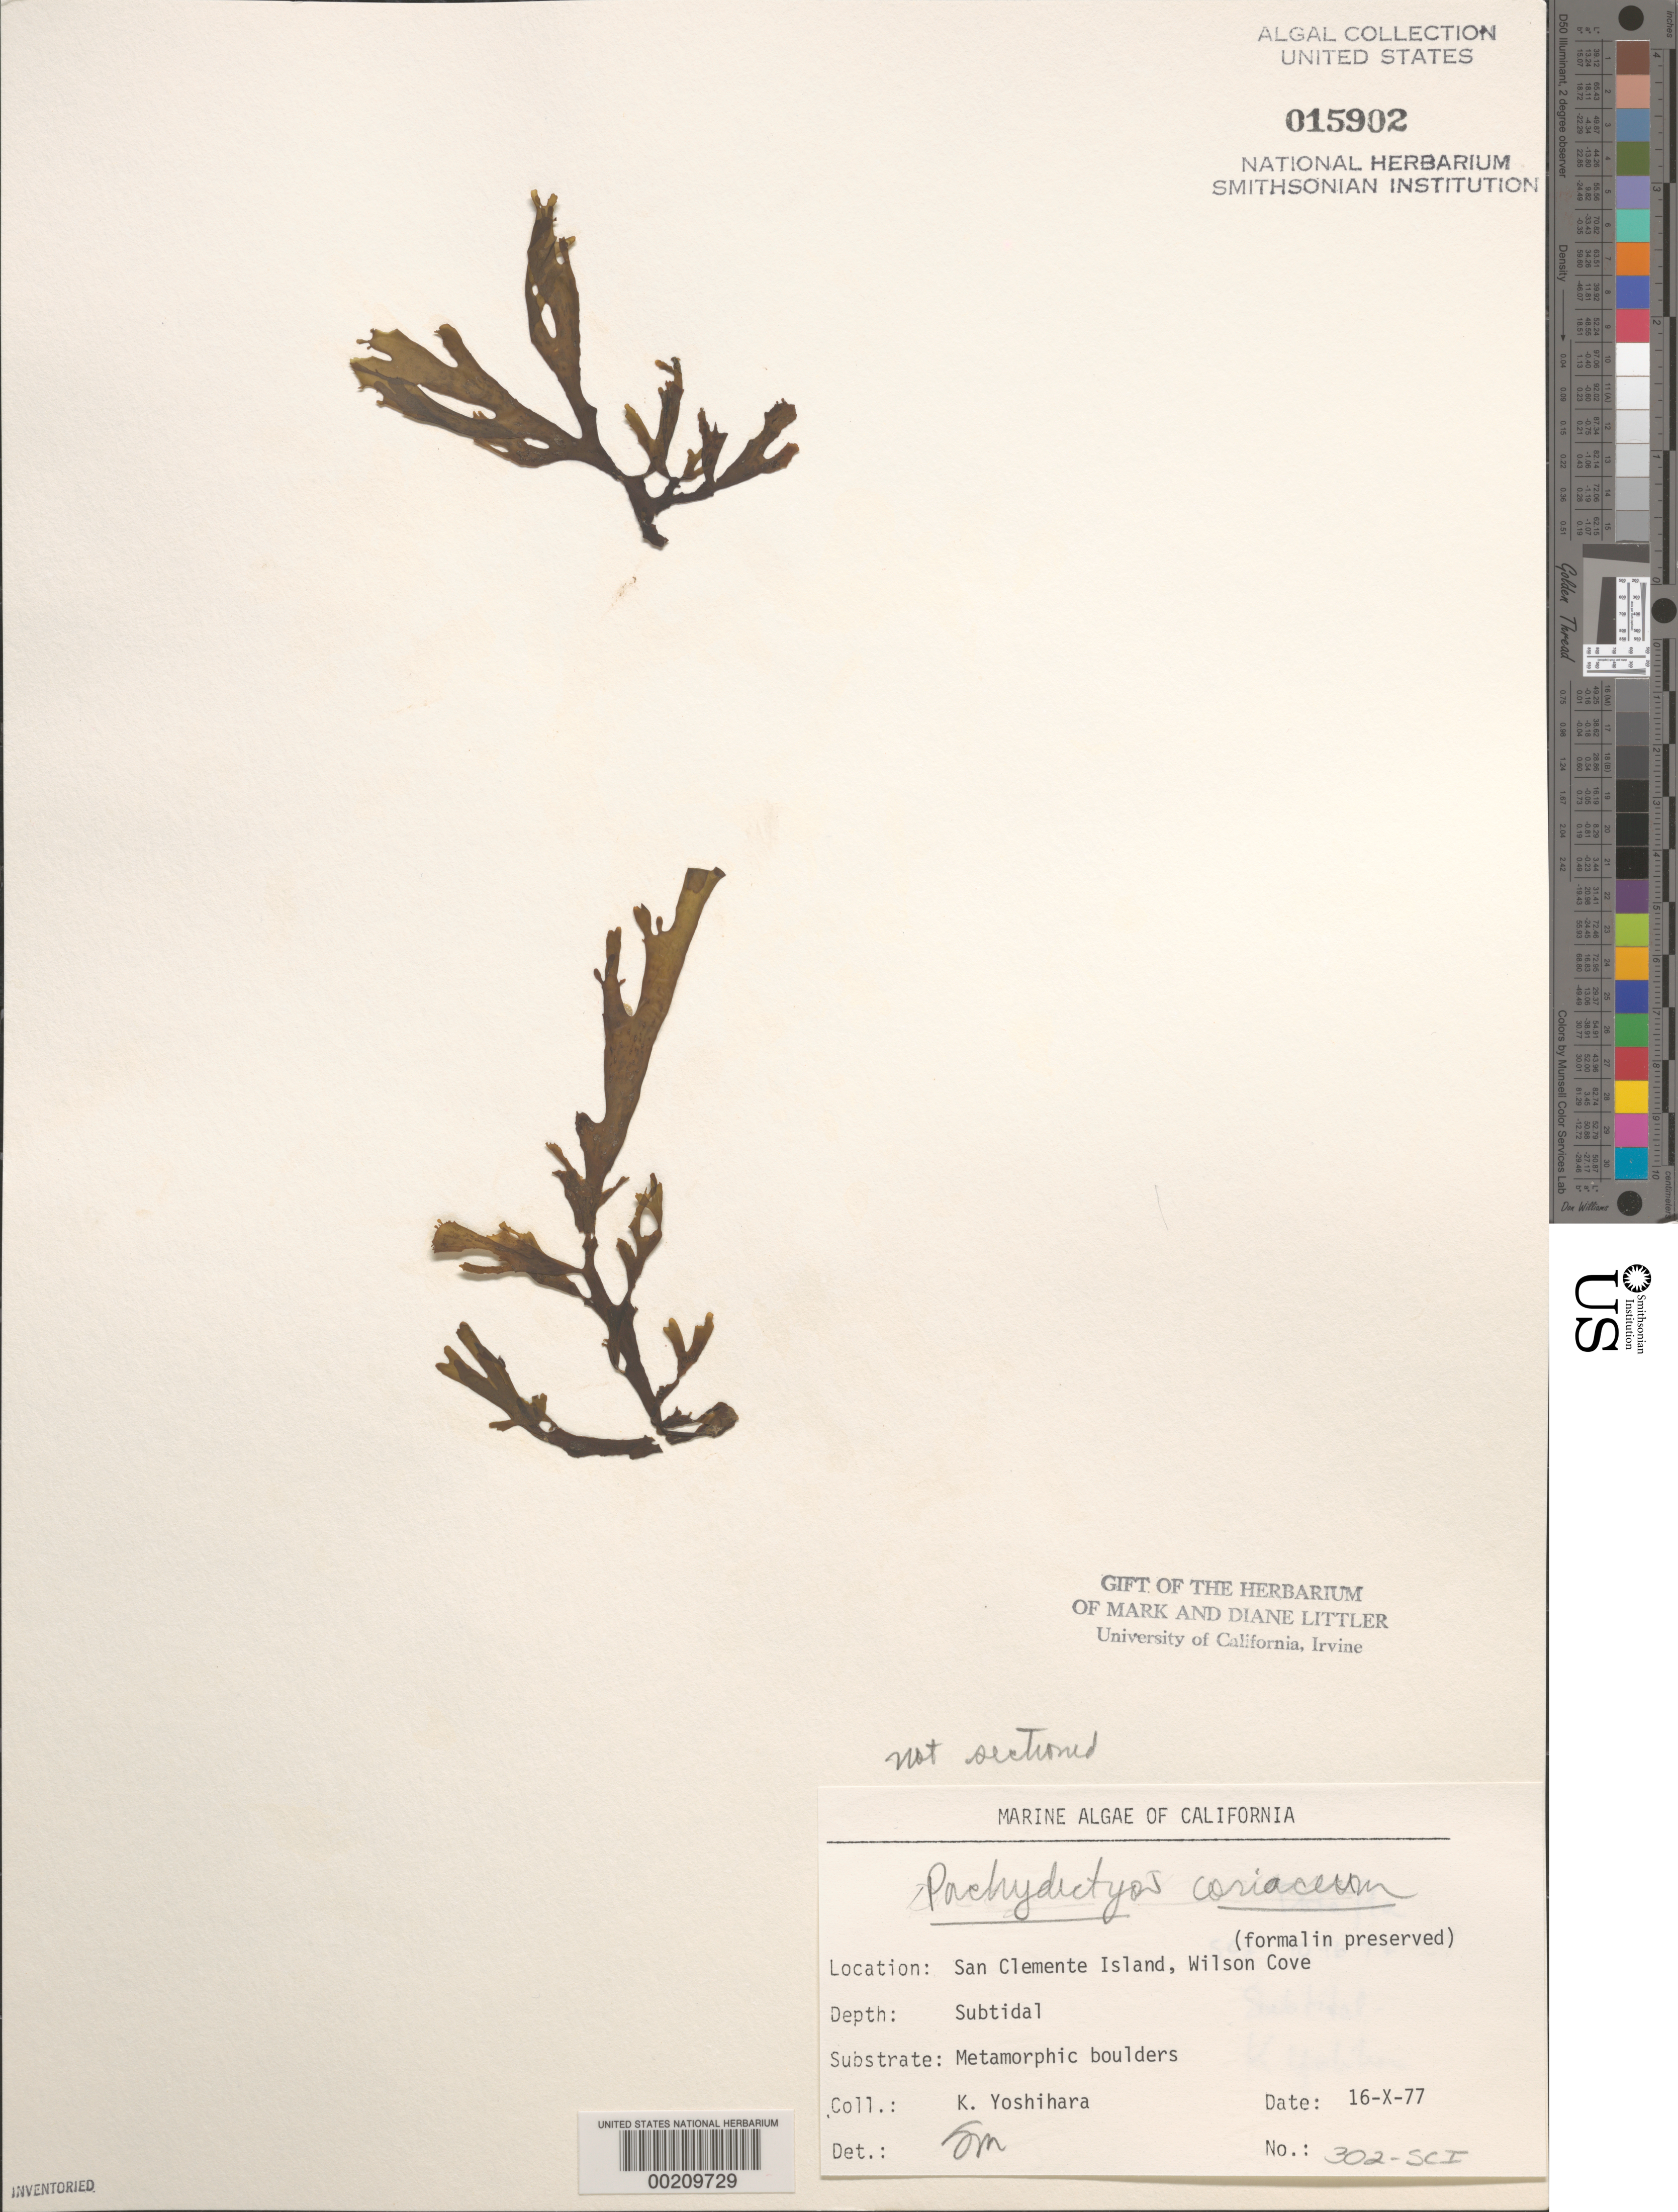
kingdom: Chromista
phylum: Ochrophyta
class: Phaeophyceae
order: Dictyotales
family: Dictyotaceae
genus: Pachydictyon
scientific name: Pachydictyon coriaceum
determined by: Murray, S. N.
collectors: K. Yoshihara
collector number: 302-sci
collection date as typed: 16 Oct 1977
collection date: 1977-10-16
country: United States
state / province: California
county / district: Los Angeles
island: San Clemente Island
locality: Wilson Cove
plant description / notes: BLM-SOCALBIGHT Rocky Intertidal Survey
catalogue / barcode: US 15902